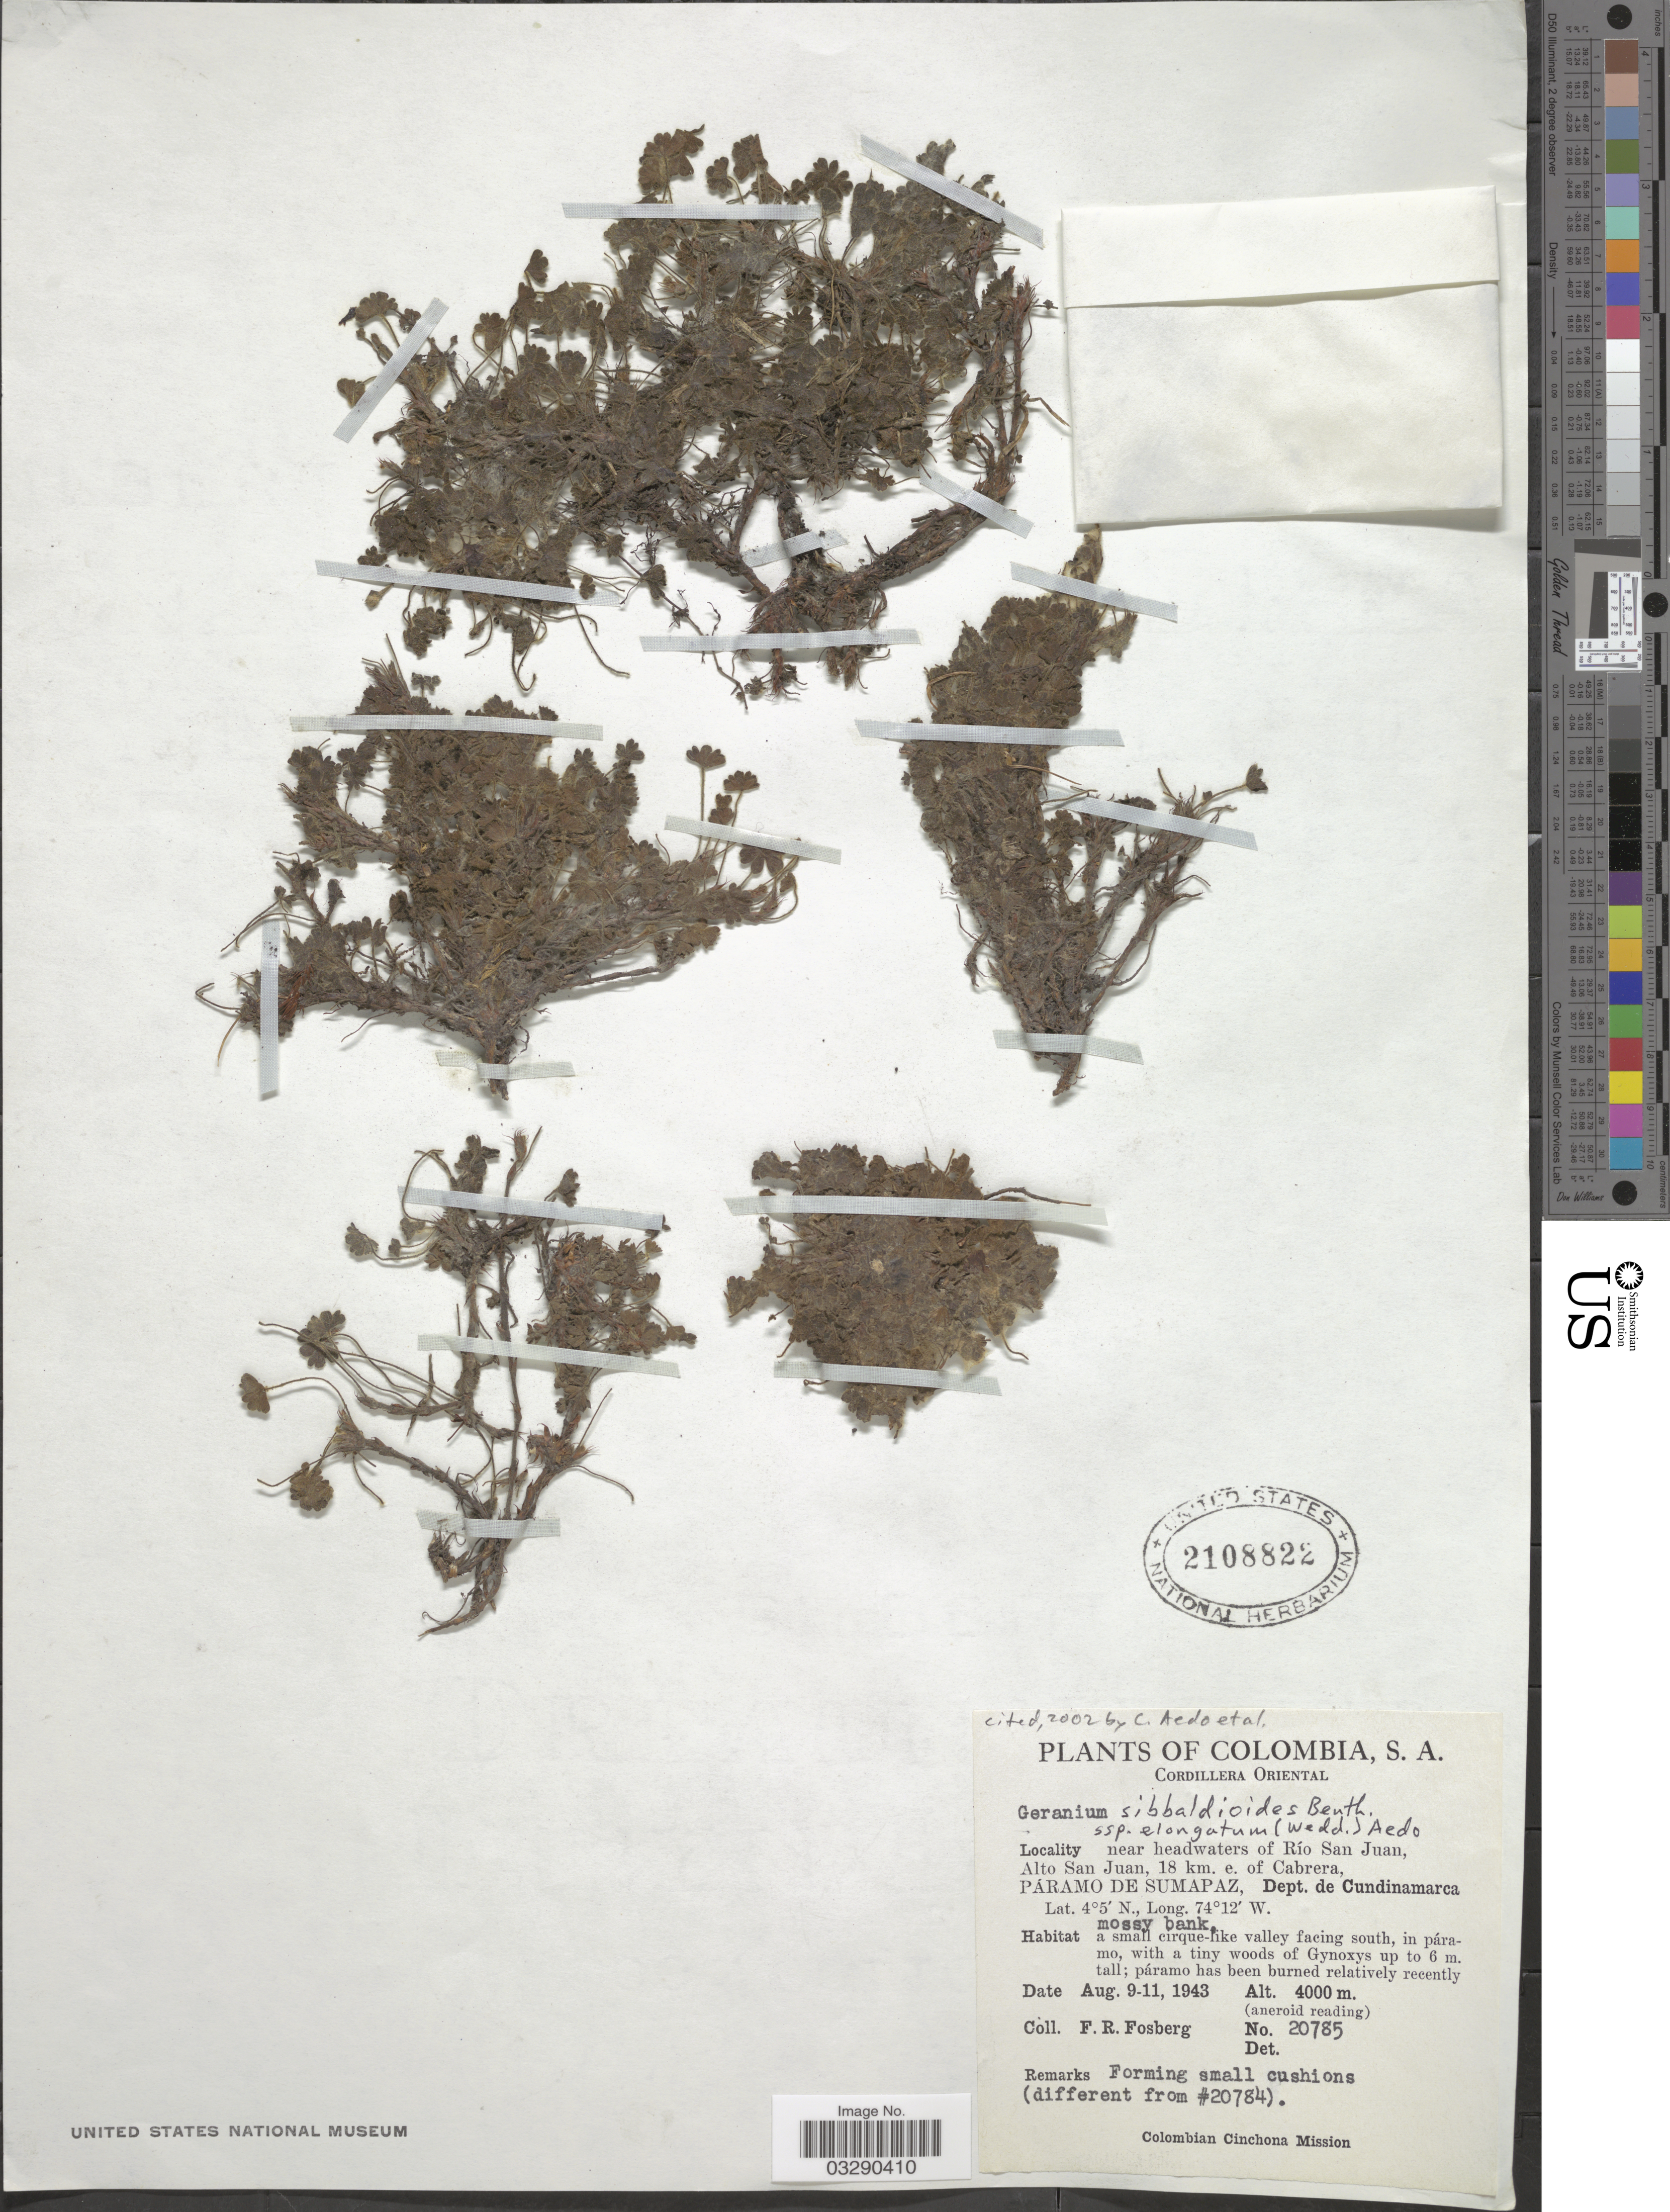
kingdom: Plantae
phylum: Tracheophyta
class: Magnoliopsida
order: Geraniales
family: Geraniaceae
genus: Geranium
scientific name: Geranium sibbaldioides subsp. elongatum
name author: (Wedd.) Aedo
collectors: F. R. Fosberg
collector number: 20785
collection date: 1943-08-09/1943-08-11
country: Colombia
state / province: Cundinamarca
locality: Cordillera Oriental. Near headwaters of Río San Juan, Alto San Juan, 18 km. e. of Cabrera, Páramo de Sumapaz, Dept. de Cundinamarca.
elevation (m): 4000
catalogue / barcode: US 2108822